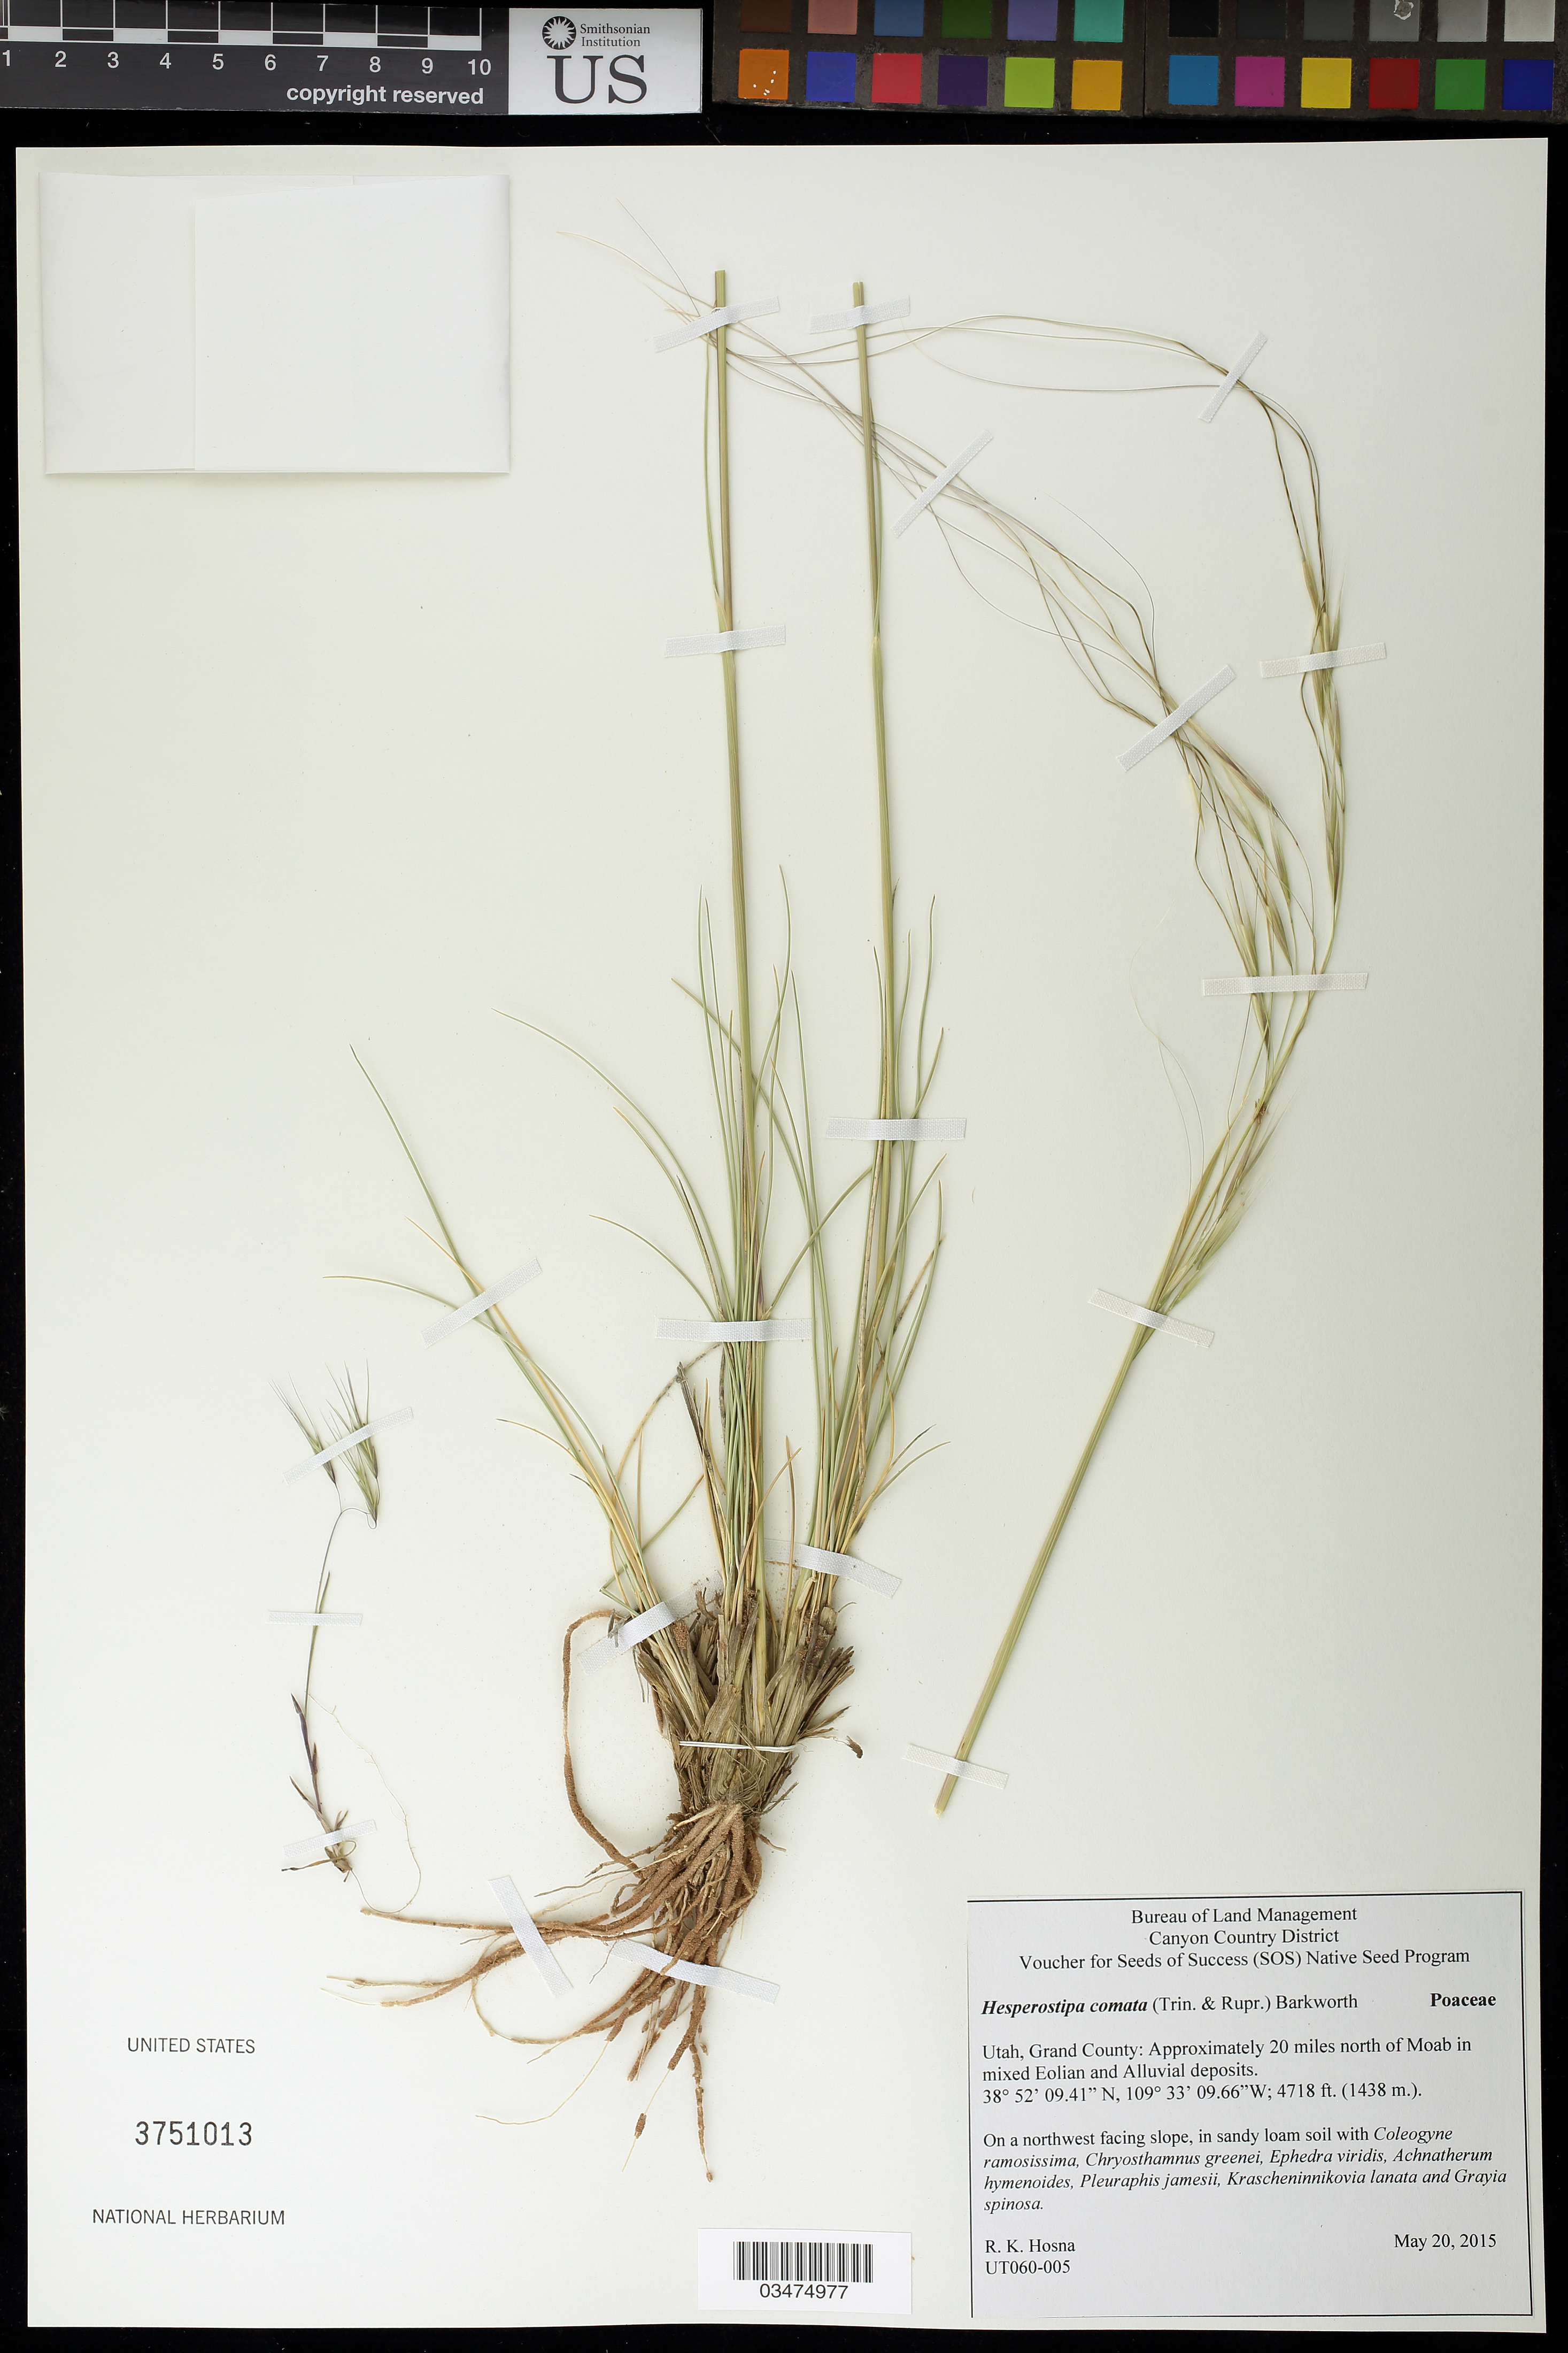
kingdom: Plantae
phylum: Tracheophyta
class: Liliopsida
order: Poales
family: Poaceae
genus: Hesperostipa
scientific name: Hesperostipa comata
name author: (Trin. & Rupr.) Barkworth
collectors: R. Hosna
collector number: UT060-005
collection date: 2015-05-20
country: United States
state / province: Utah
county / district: Grand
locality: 20 mi. N of Moab in mixed Eolian and Alluvial deposits.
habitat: Sandy loam soil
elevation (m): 1438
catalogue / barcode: US 3751013